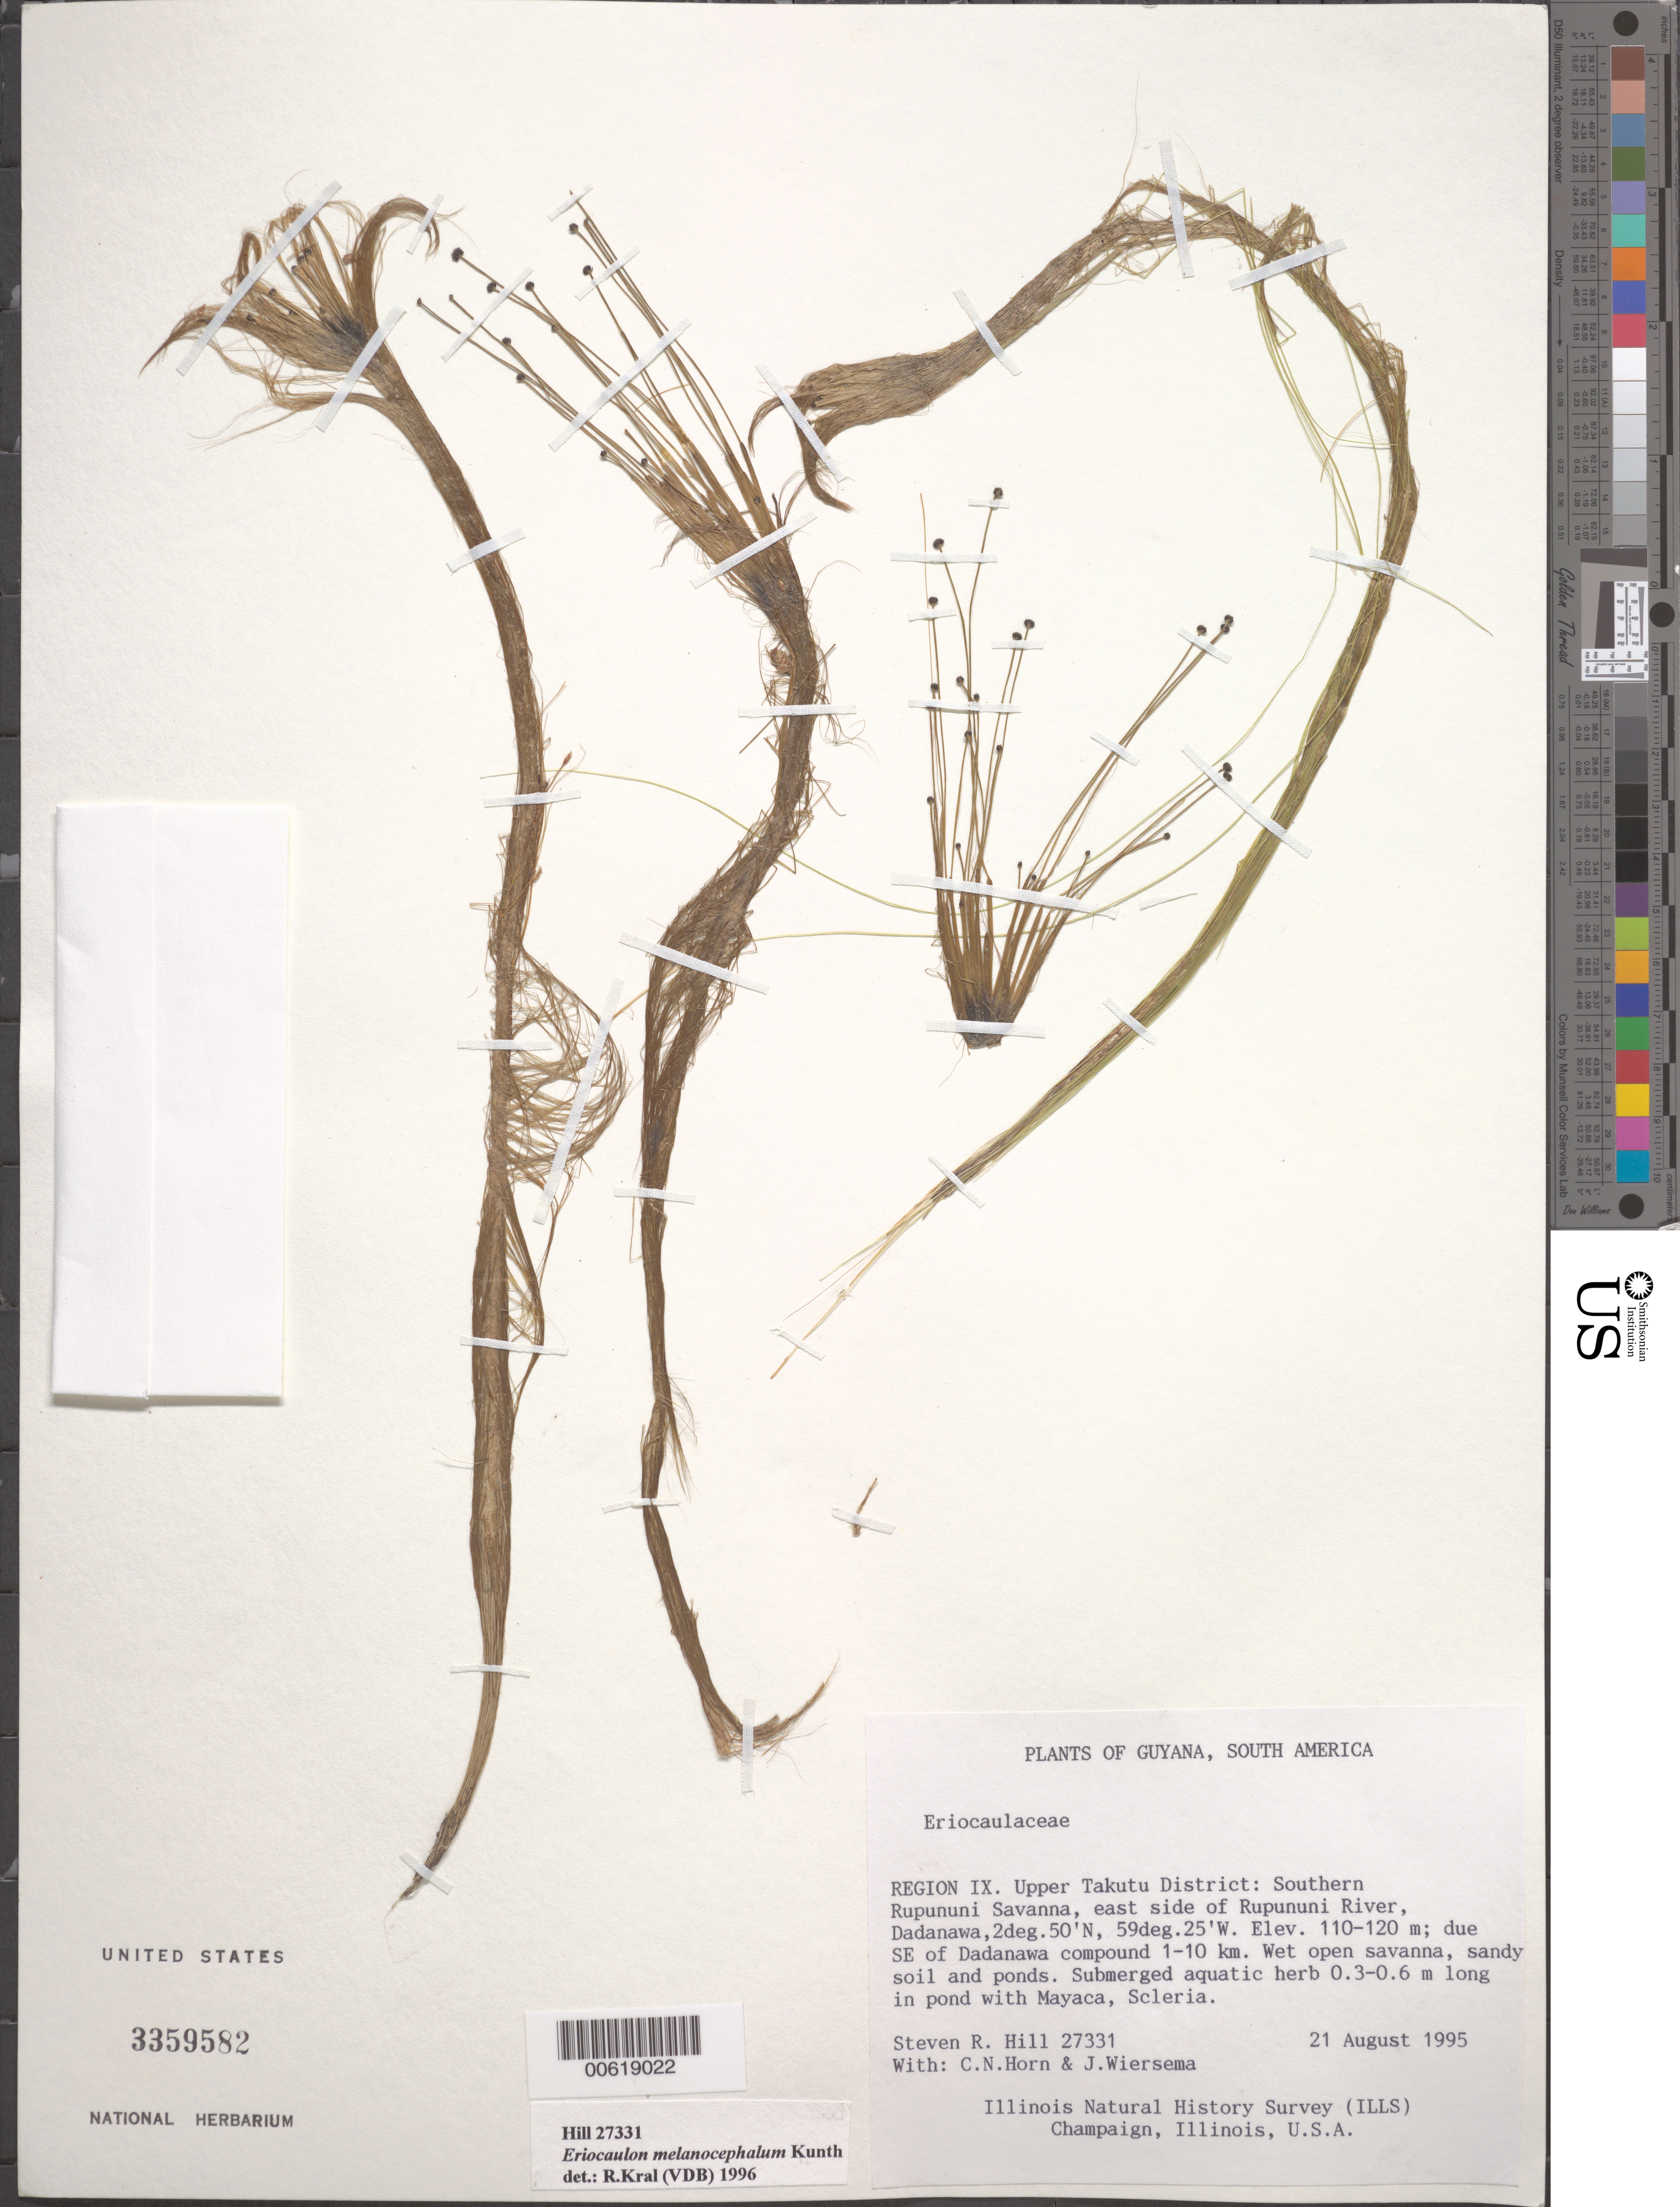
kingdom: Plantae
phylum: Tracheophyta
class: Liliopsida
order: Poales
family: Eriocaulaceae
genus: Eriocaulon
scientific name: Eriocaulon melanocephalum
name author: Kunth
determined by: Kral, Robert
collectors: S. R. Hill, C. N. Horn & J. H. Wiersema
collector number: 27331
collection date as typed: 21-Aug-95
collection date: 1995-08-21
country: Guyana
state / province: U. Takutu-U. Essequibo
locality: Dadanawa, southern Rupununi Savanna, E side of Rupununi R.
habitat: Wet open savanna, sandy soil and ponds; in pond with Mayaca, Scleria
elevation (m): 110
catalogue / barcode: US 3359582